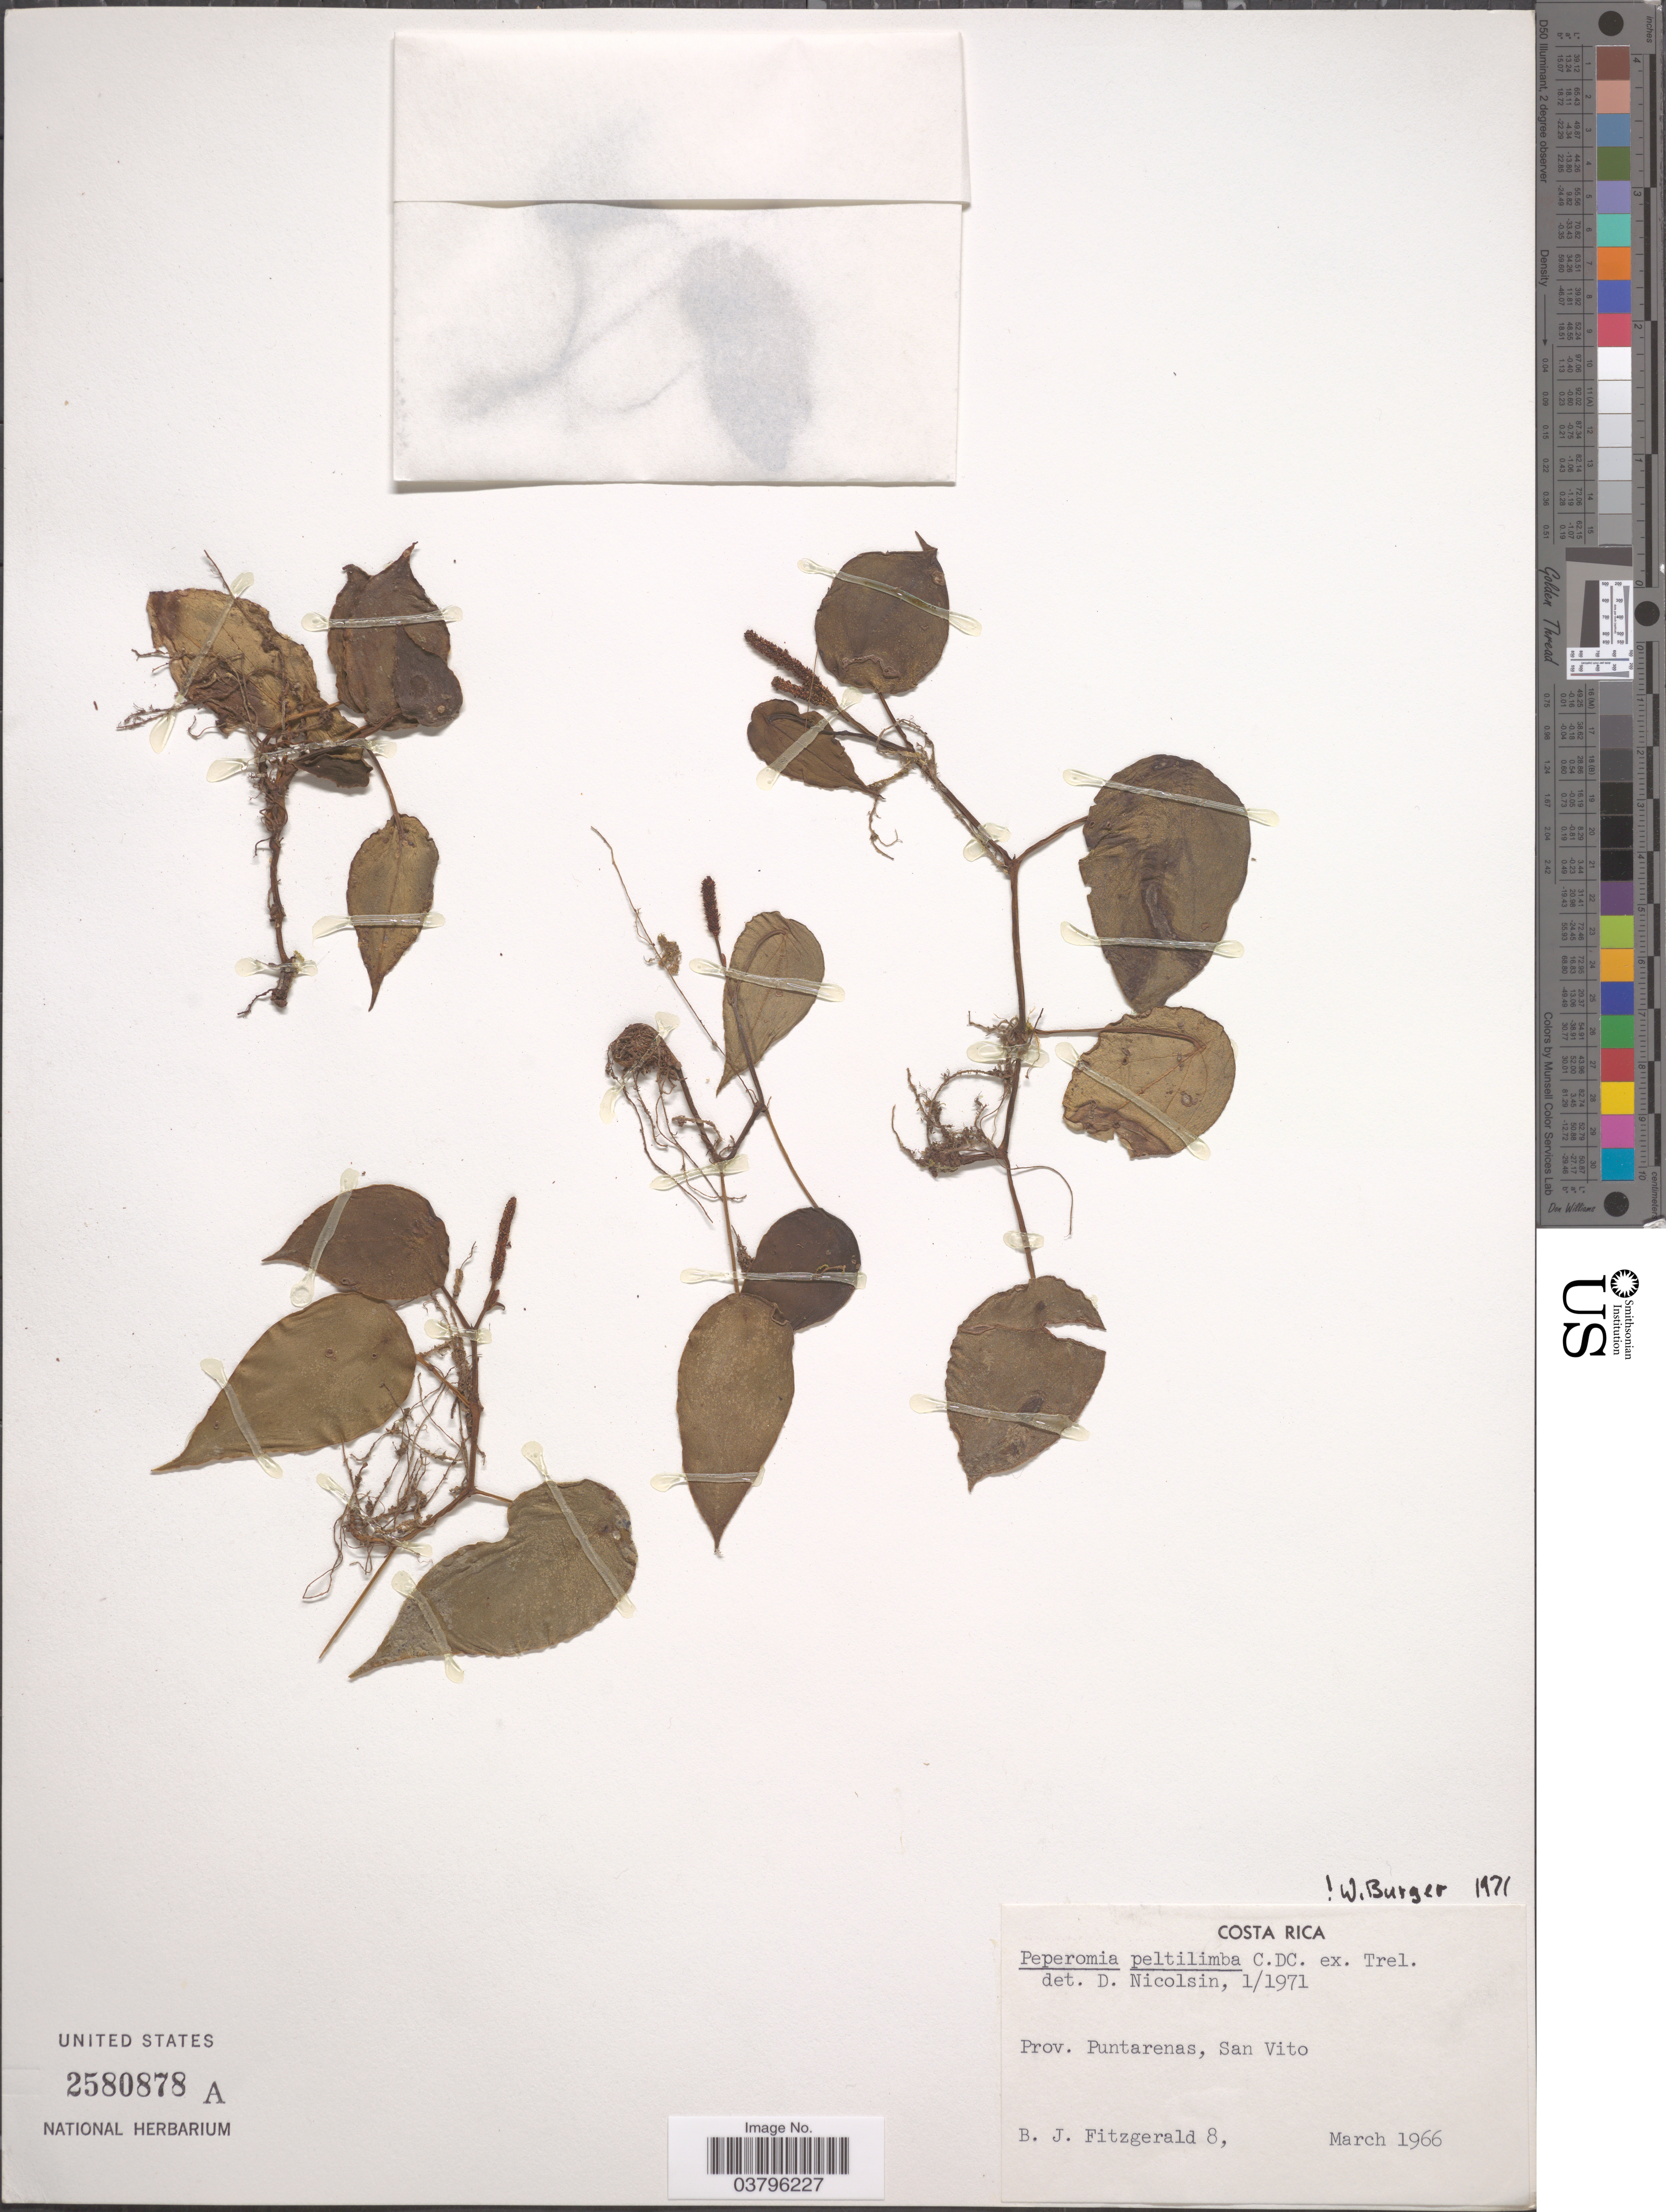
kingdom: Plantae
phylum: Tracheophyta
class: Magnoliopsida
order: Piperales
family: Piperaceae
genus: Peperomia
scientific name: Peperomia peltilimba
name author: Trel. ex C. DC.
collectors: B. Fitzgerald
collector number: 8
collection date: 1966-03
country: Costa Rica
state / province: Puntarenas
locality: San Vito.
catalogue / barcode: US 2580878A